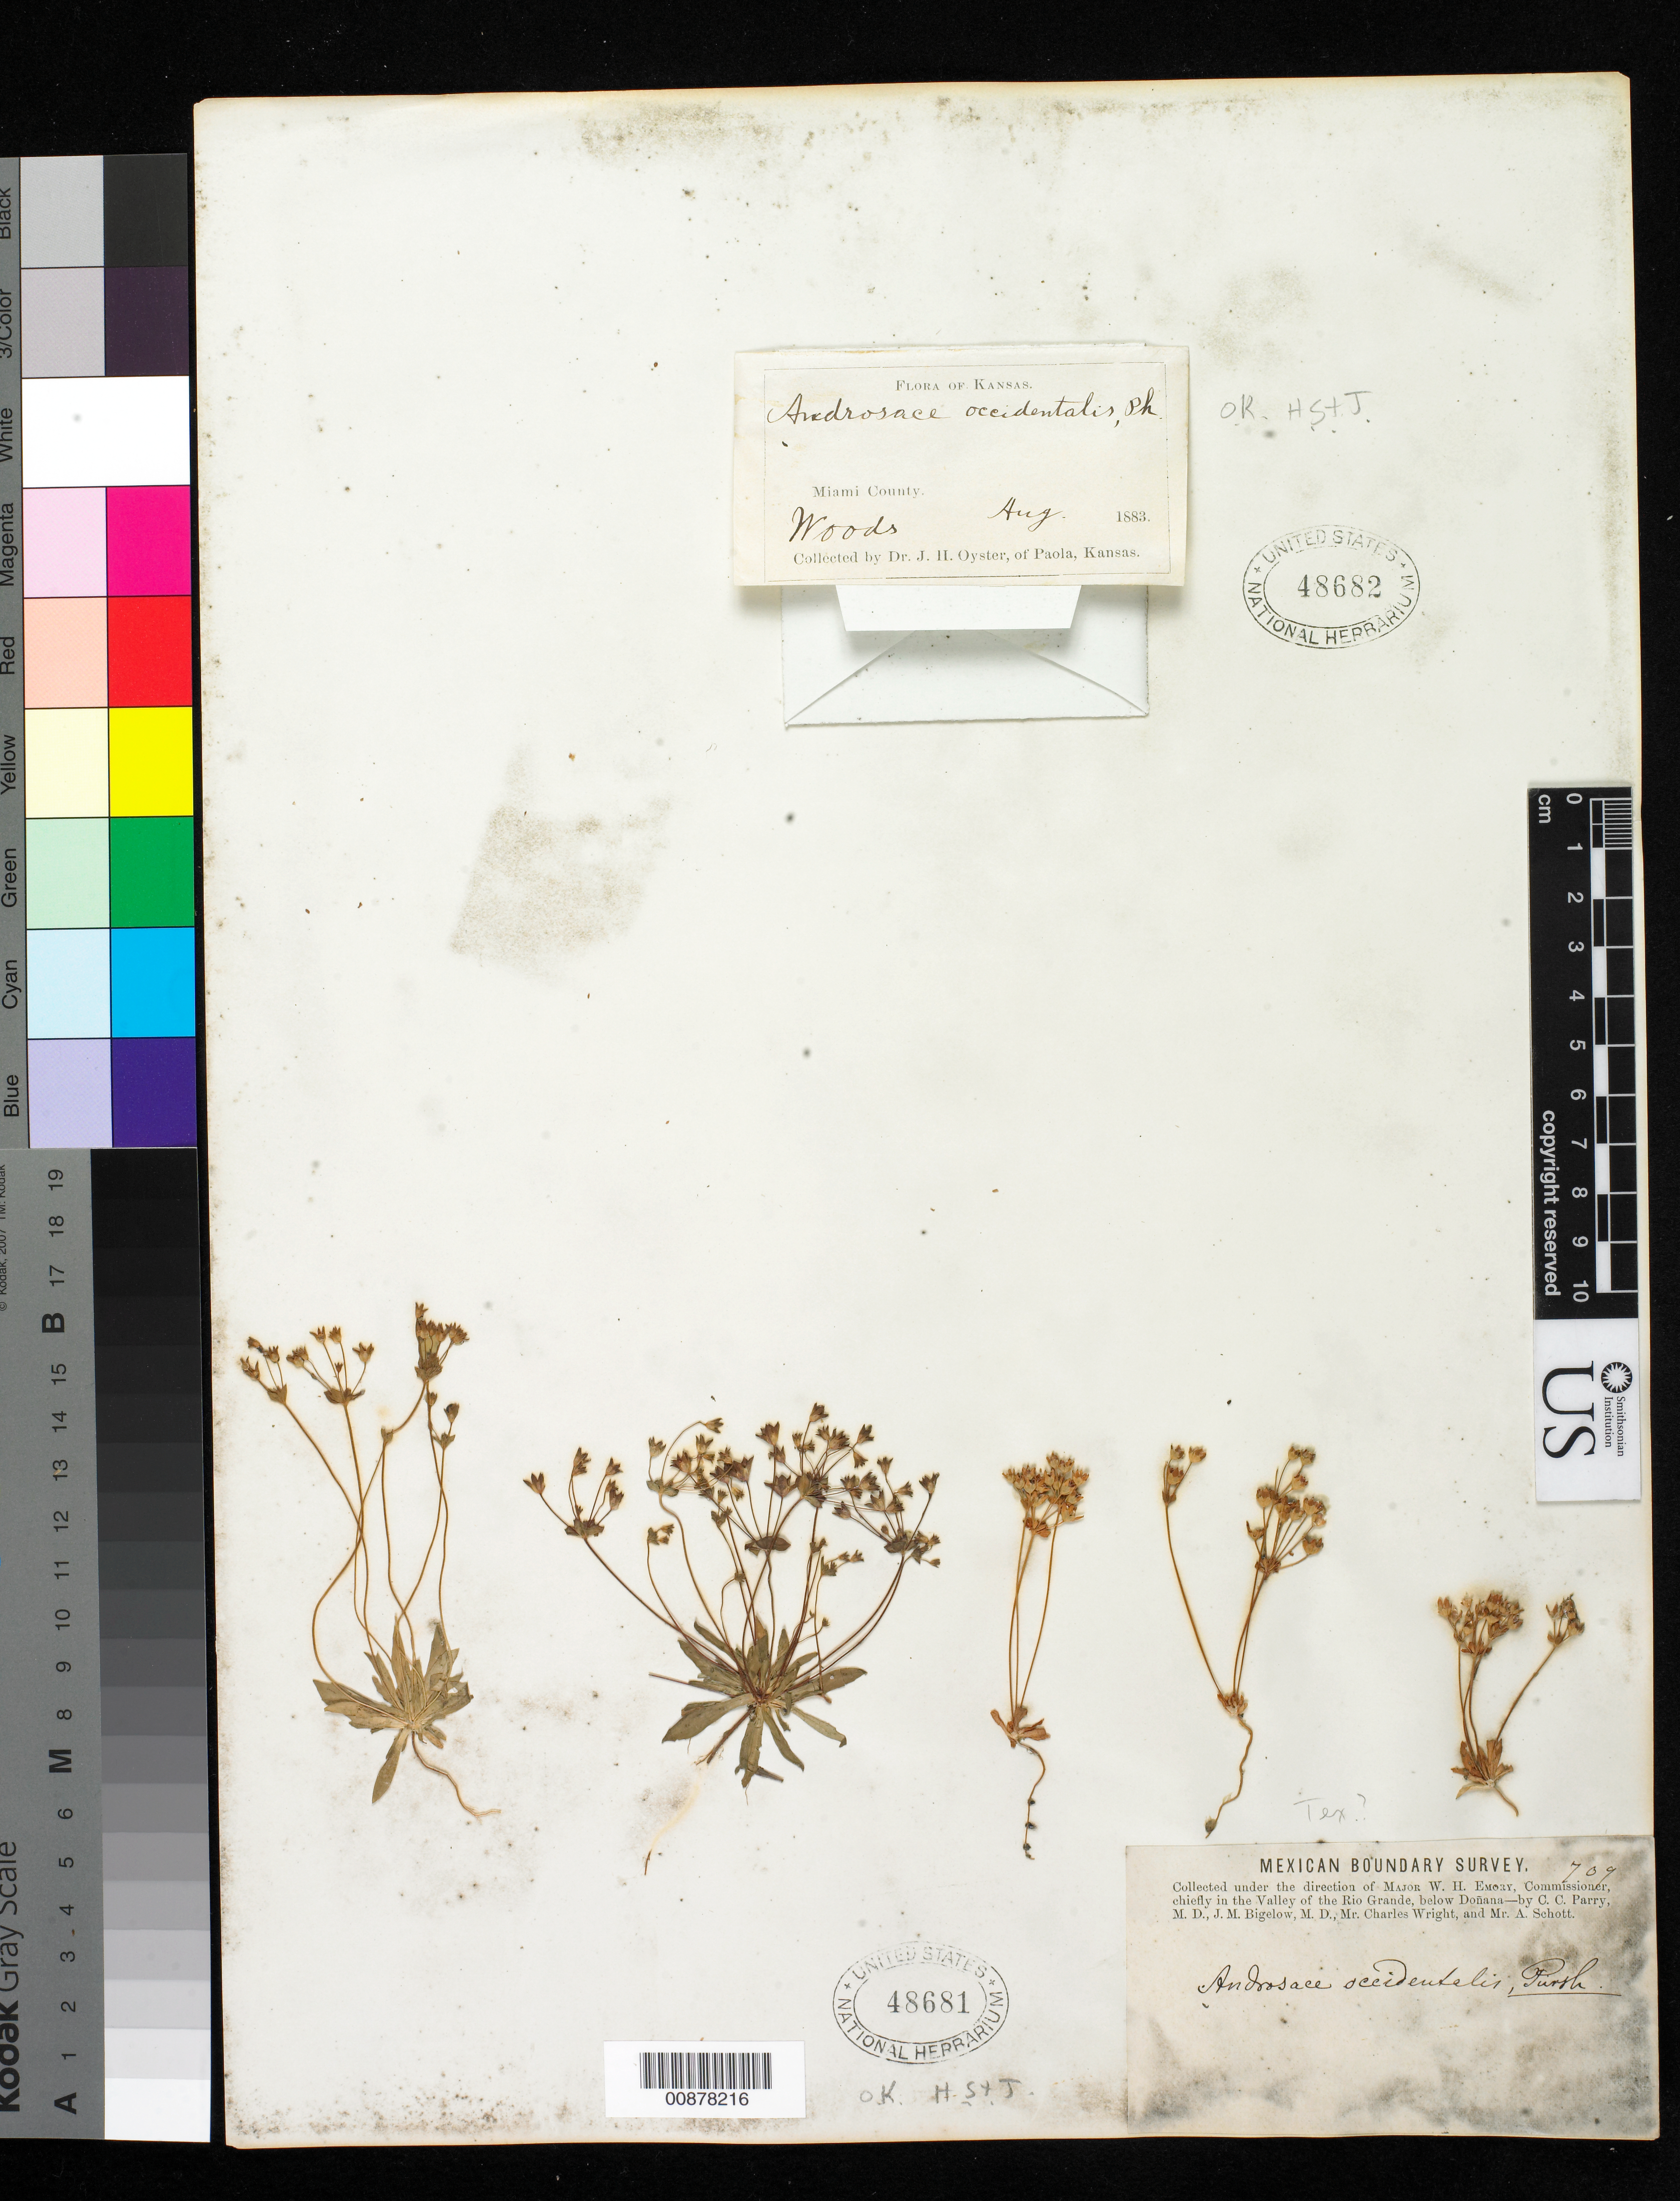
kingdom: Plantae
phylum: Tracheophyta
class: Magnoliopsida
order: Ericales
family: Primulaceae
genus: Androsace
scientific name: Androsace occidentalis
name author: (Pursh) Pursh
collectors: C. C. Parry, J. M. Bigelow, C. Wright & A. C. V. Schott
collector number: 709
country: United States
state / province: New Mexico / Texas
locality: Valley of the Rio Grande, below Doñana.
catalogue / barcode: US 48681-2